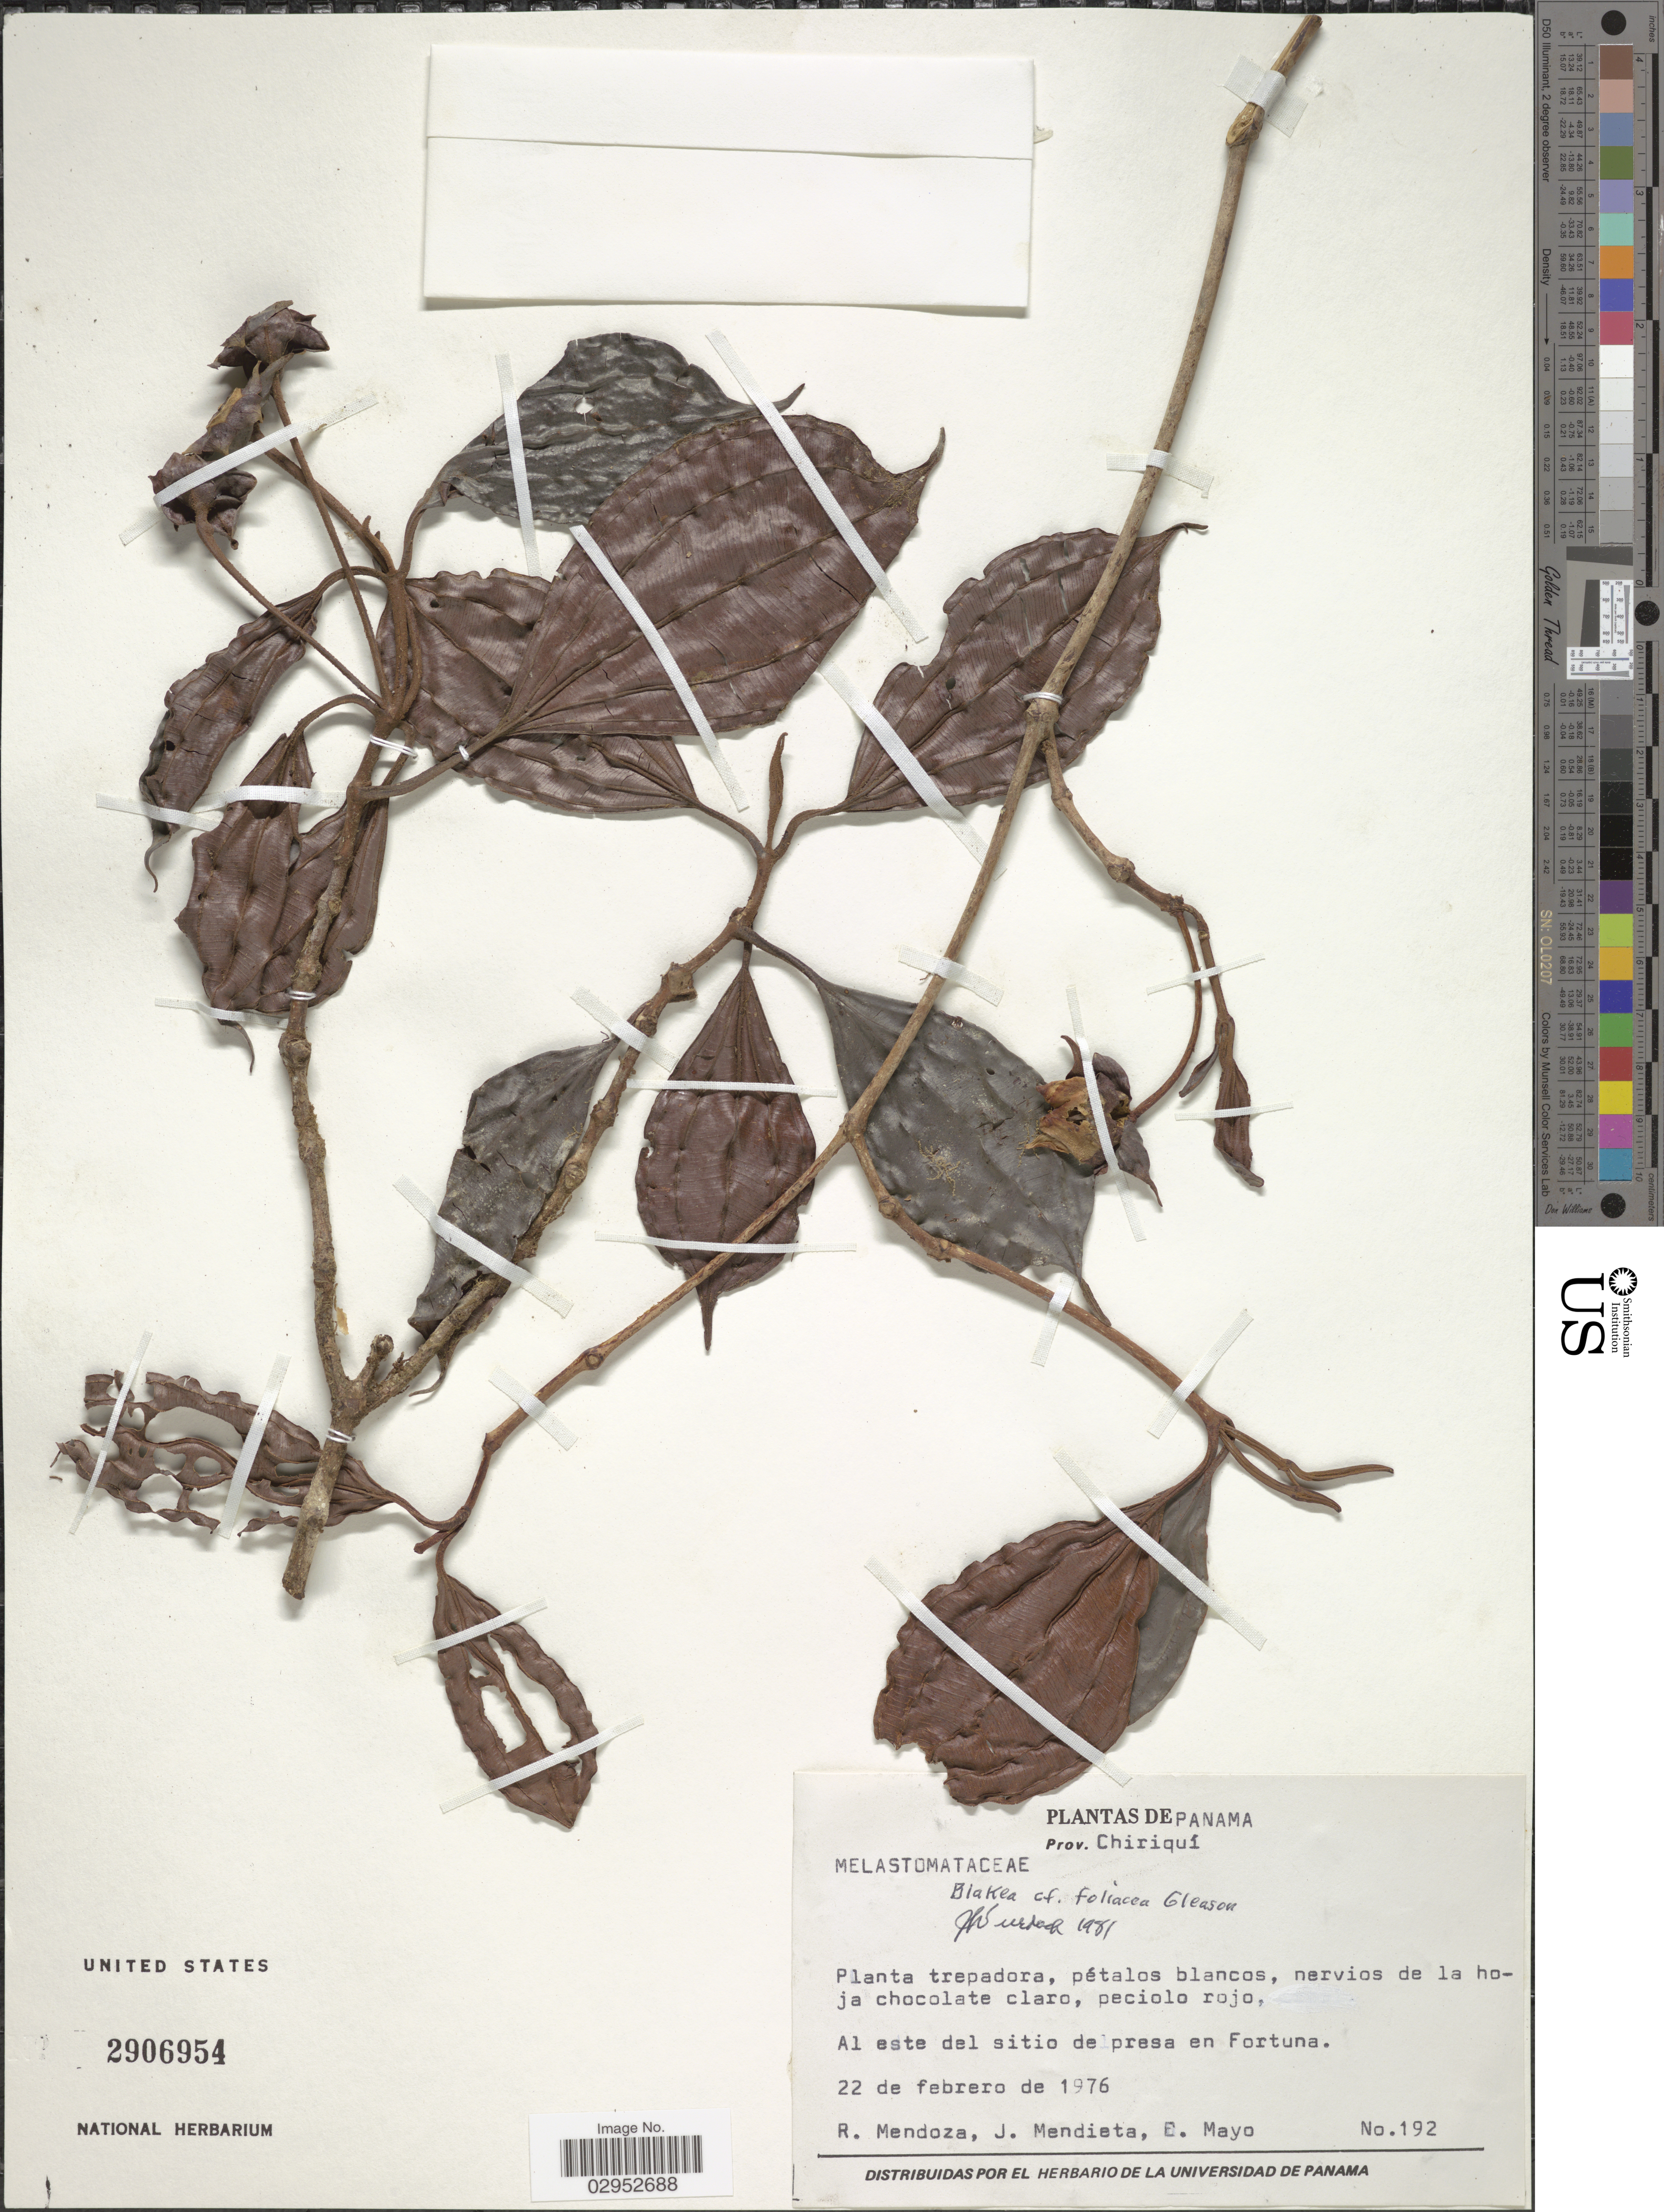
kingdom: Plantae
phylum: Tracheophyta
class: Magnoliopsida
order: Myrtales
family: Melastomataceae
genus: Blakea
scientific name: Blakea foliacea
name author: Gleason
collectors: R. Mendoza, J. Mendieta & E. Mayo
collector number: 192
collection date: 1976-02-22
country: Panama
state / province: Chiriqui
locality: Prov. Chiriquí. Al este del sitio de presa en Fortuna.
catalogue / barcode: US 2906954